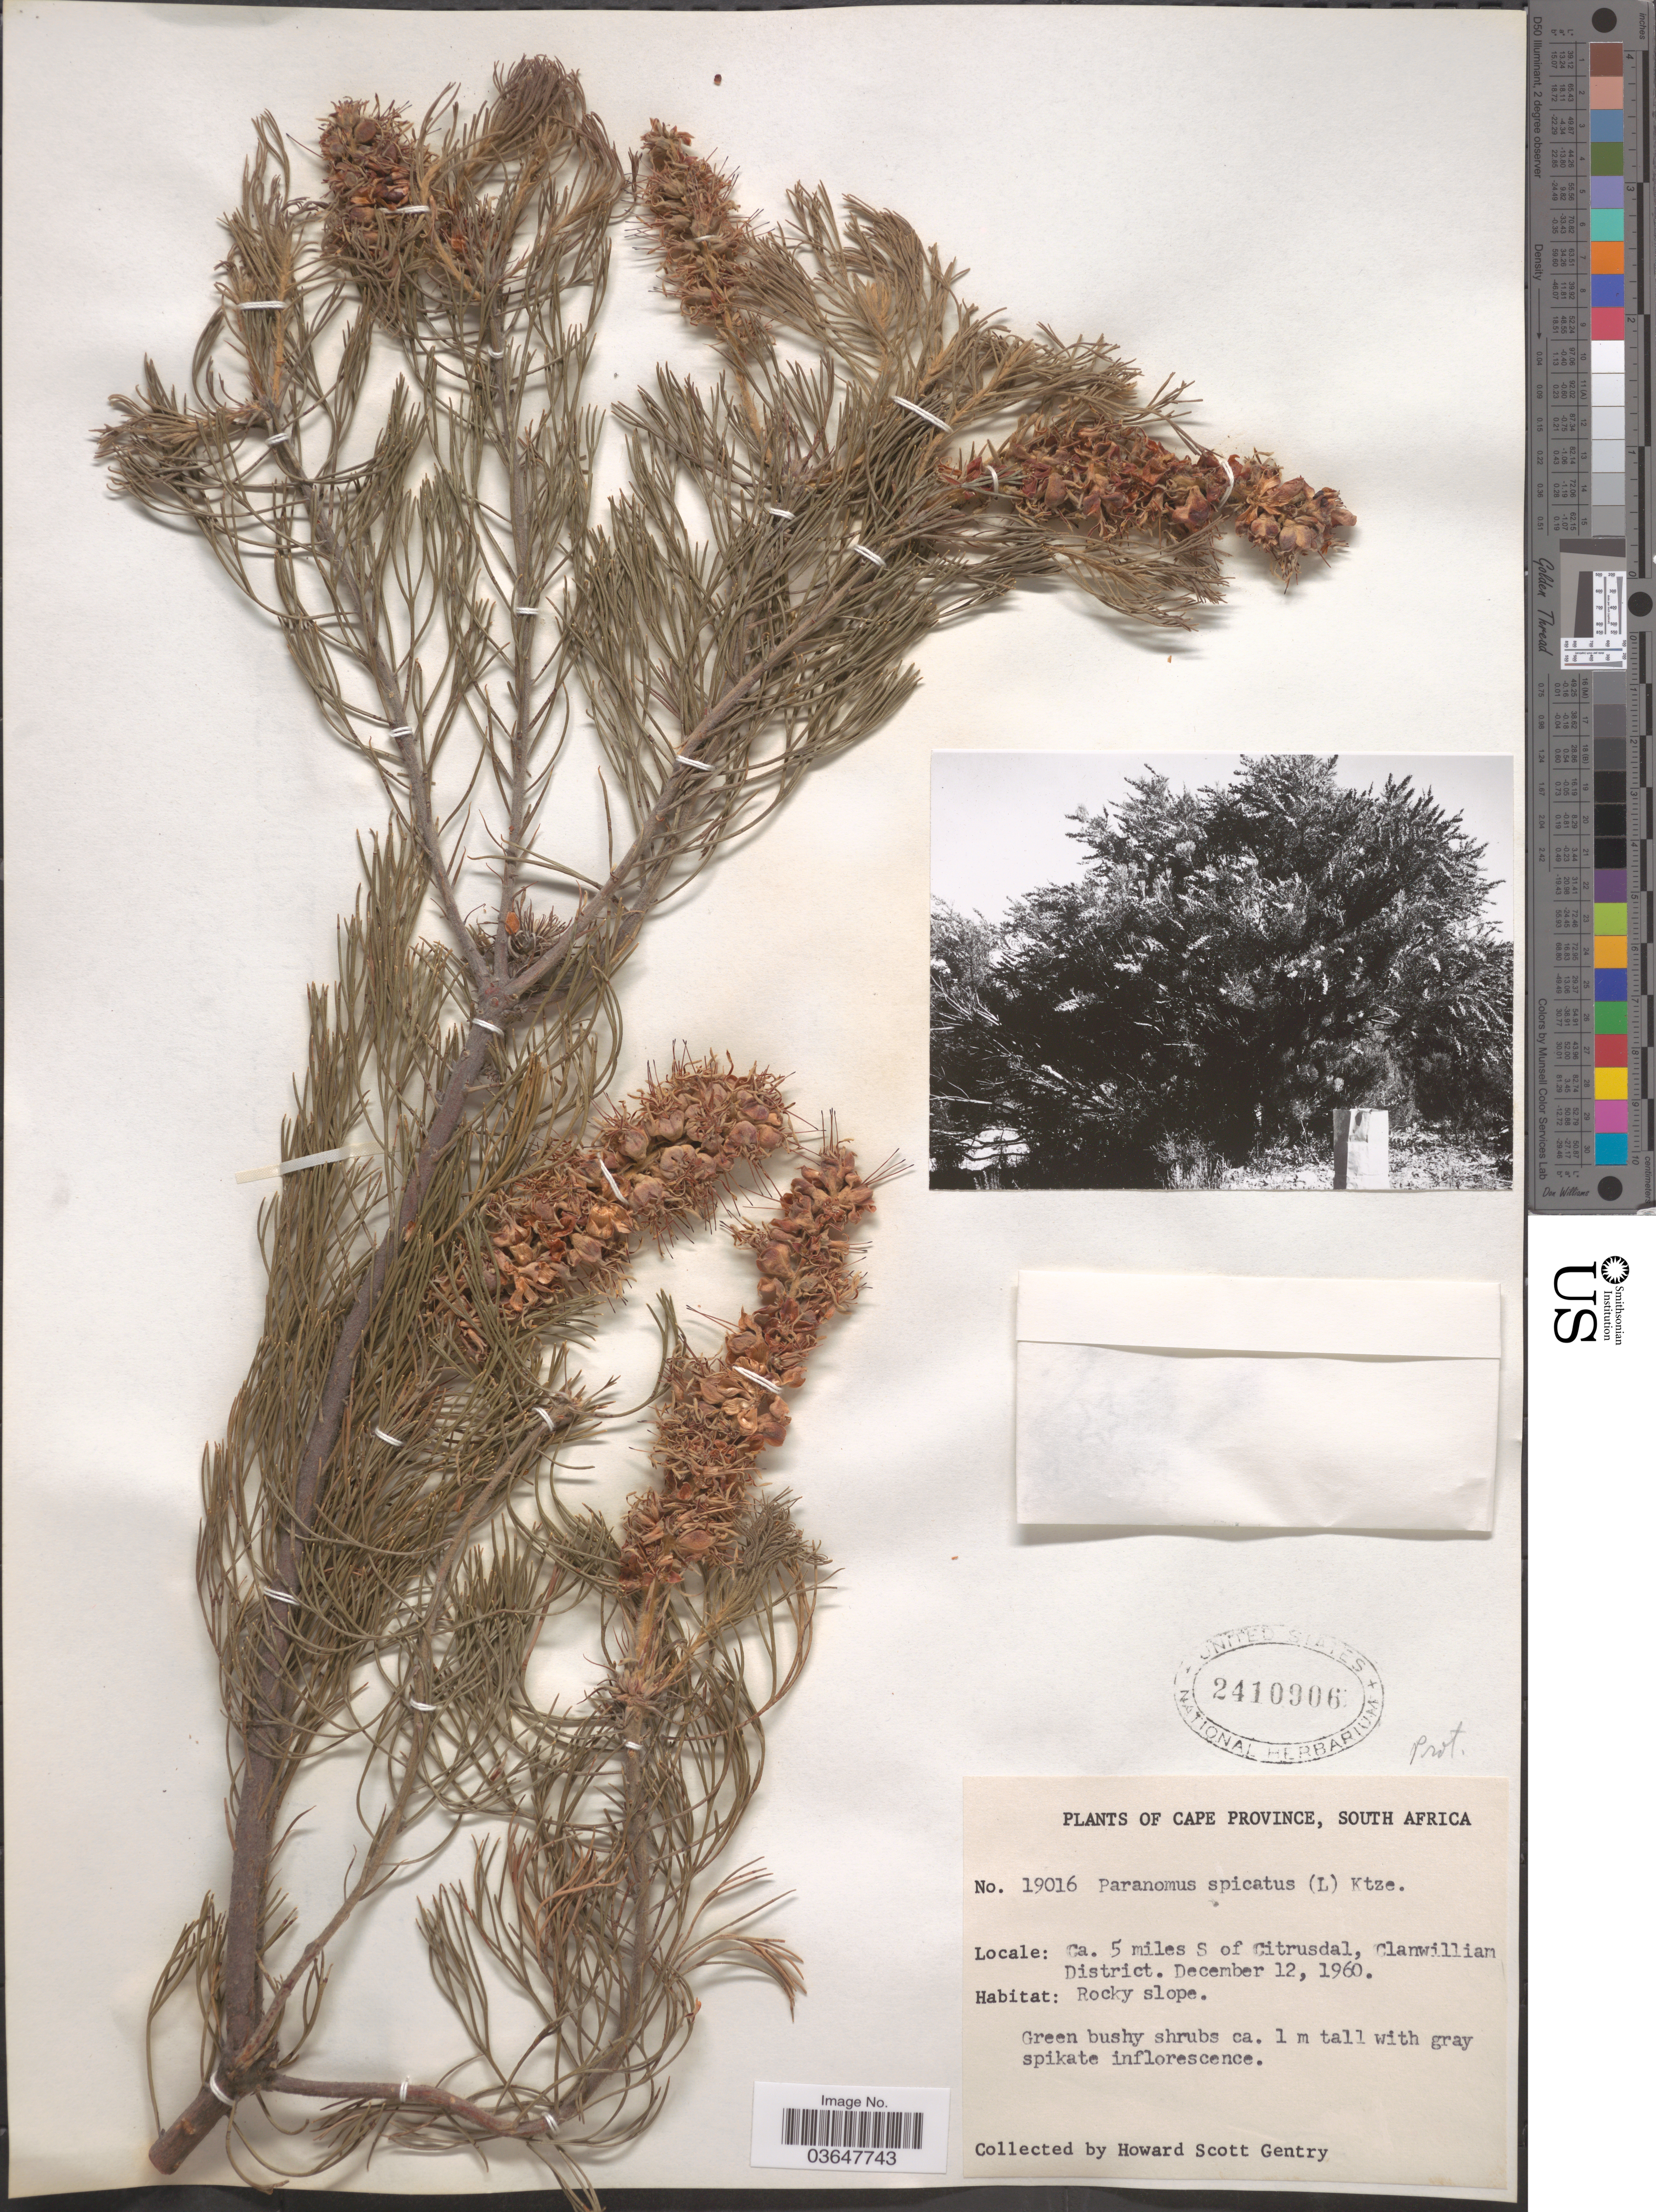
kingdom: Plantae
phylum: Tracheophyta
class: Magnoliopsida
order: Proteales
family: Proteaceae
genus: Paranomus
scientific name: Paranomus spicatus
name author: (Thunb.) Kuntze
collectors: H. S. Gentry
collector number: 19016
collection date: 1960-12-12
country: South Africa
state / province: Western Cape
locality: Ca. 5 miles S of Citrusdal, Clanwillian District.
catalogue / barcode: US 2410906